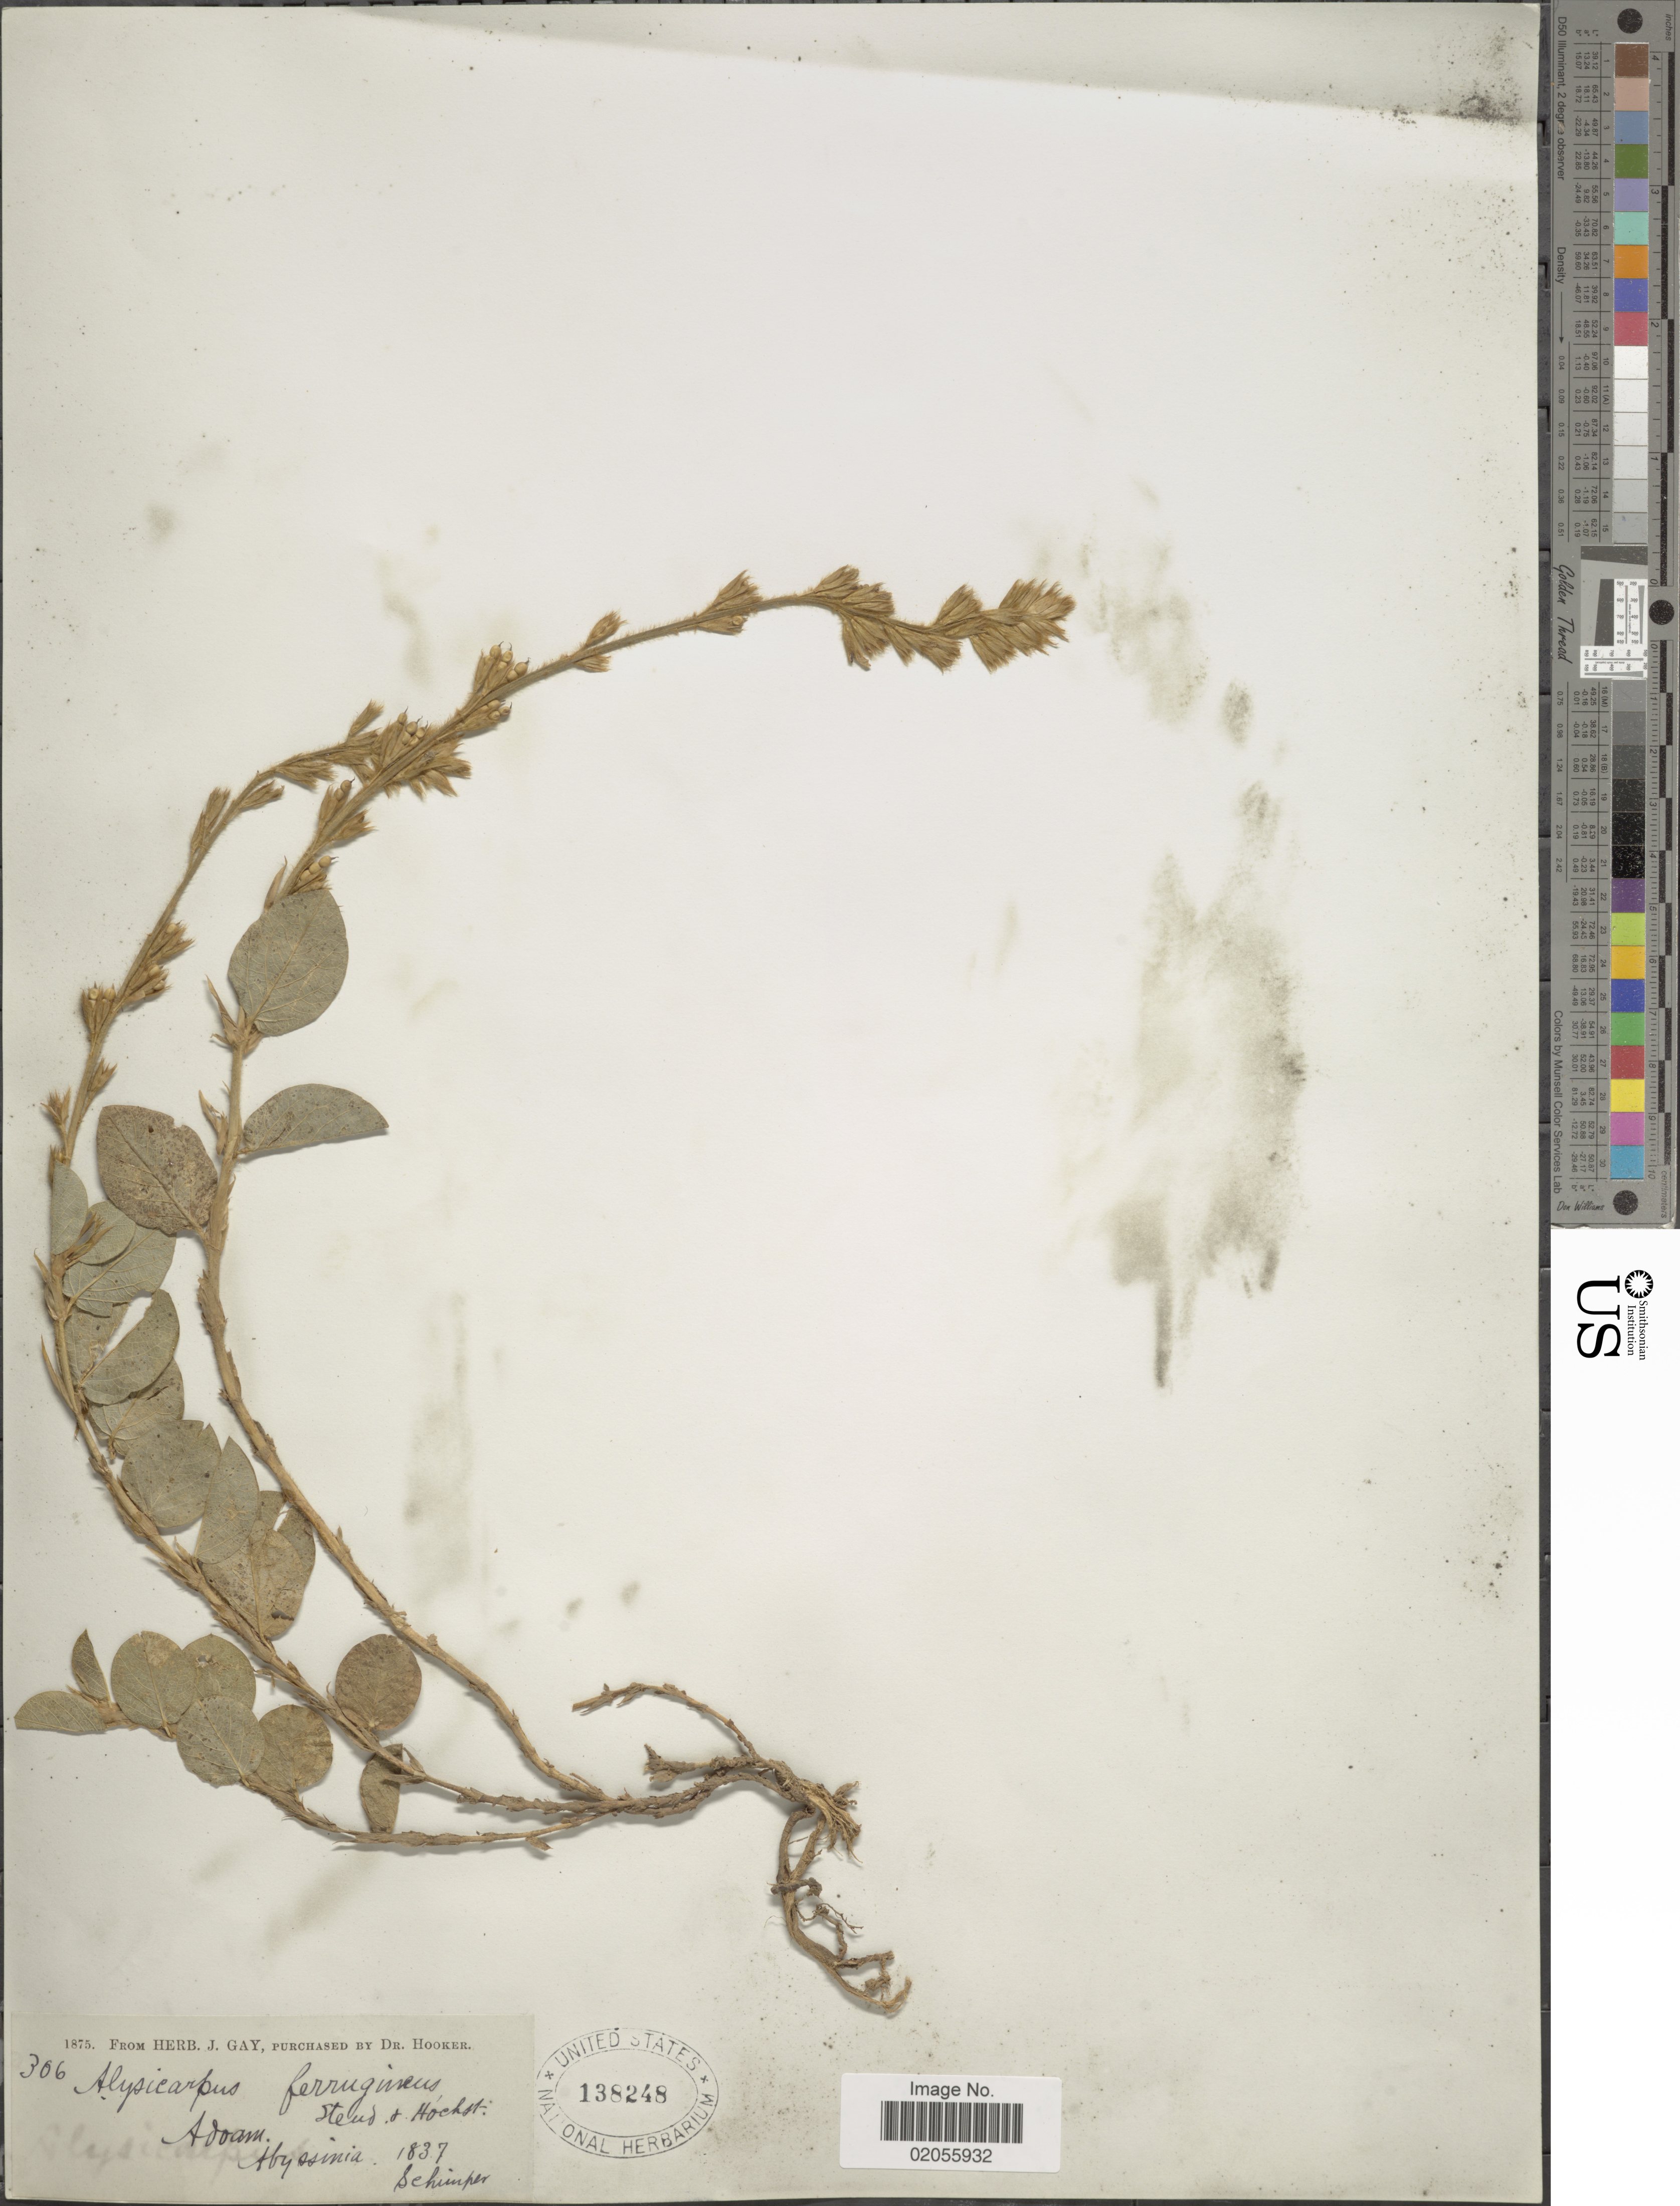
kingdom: Plantae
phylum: Tracheophyta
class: Magnoliopsida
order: Fabales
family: Fabaceae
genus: Alysicarpus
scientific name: Alysicarpus ferrugineus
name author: Hochst. & Steud. ex A. Rich.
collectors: -. Schimper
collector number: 306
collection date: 1837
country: Eritrea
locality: Adoam, Abyssinia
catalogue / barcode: US 138248